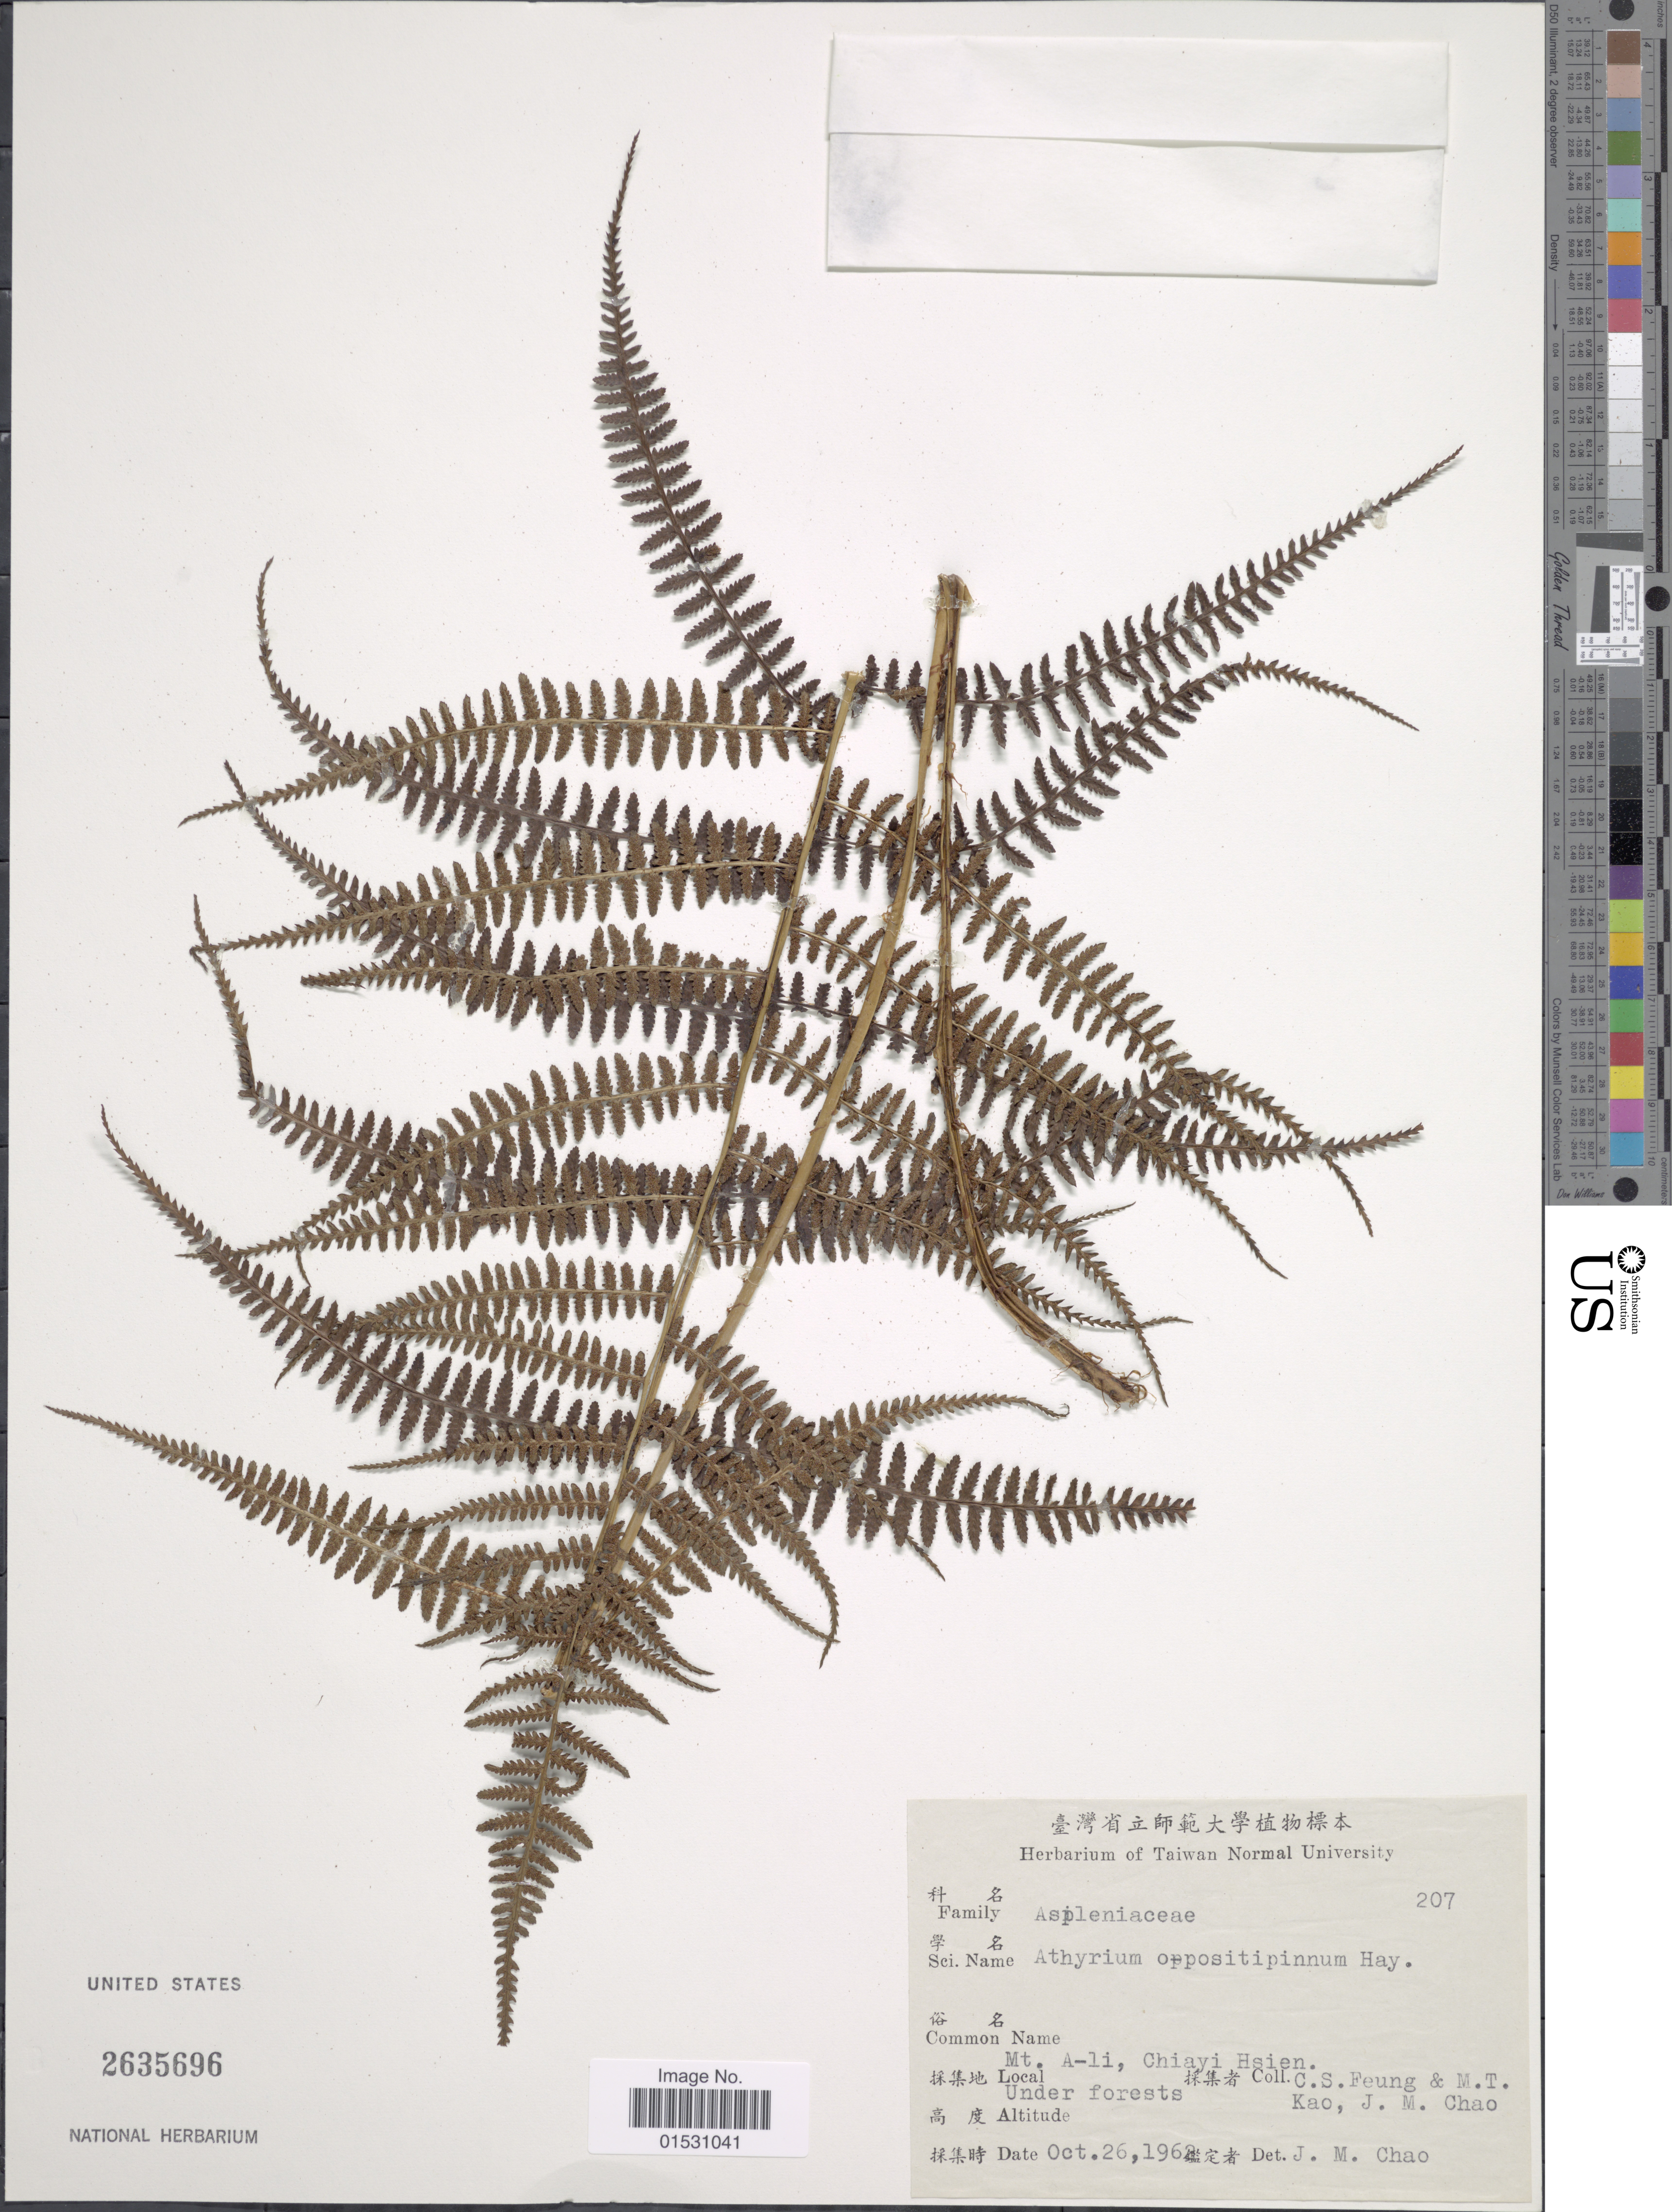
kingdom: Plantae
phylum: Tracheophyta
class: Polypodiopsida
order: Polypodiales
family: Athyriaceae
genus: Athyrium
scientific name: Athyrium oppositipennum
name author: Hayata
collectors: C. Feung, M. T. Kao & J. Chao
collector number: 207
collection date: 1962-10-26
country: Taiwan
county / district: Chiayi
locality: Mt. A-li, Chiayi Hsien.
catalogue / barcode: US 2635696